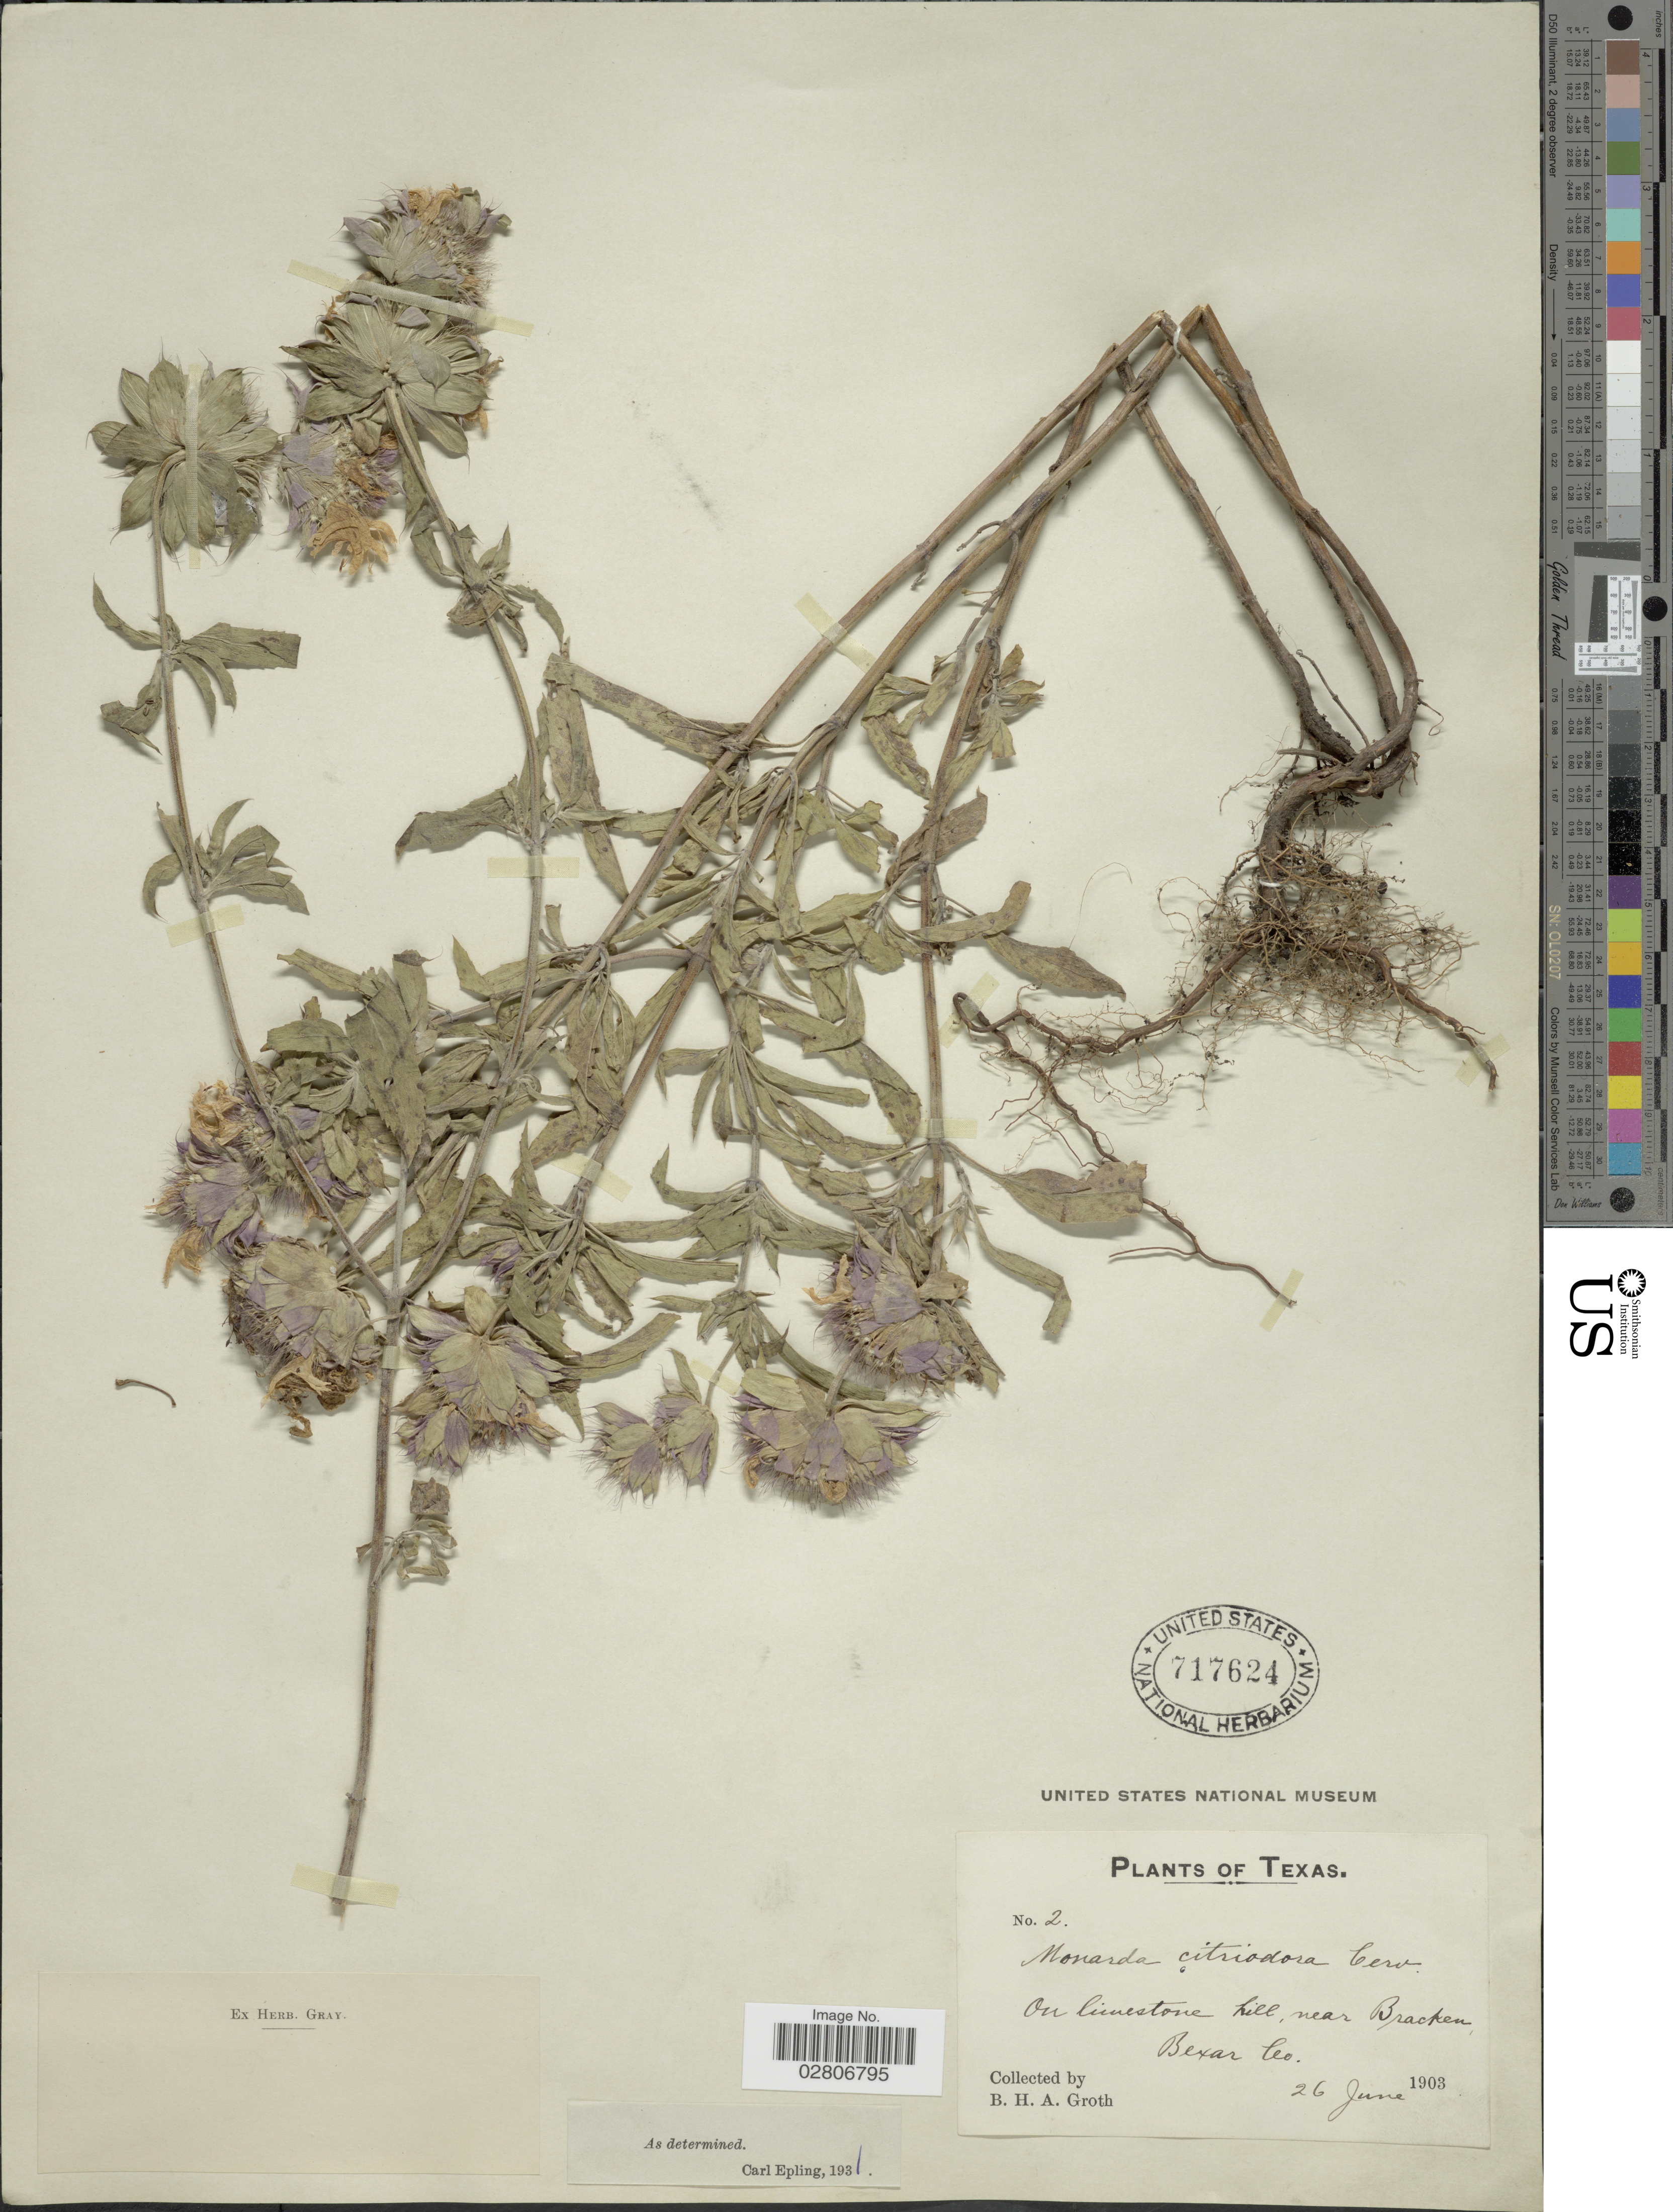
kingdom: Plantae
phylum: Tracheophyta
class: Magnoliopsida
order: Lamiales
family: Lamiaceae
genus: Monarda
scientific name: Monarda citriodora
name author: Cerv. ex Lag.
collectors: B. Groth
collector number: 2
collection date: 1903-06-26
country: United States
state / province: Texas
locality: On limestone hill, near Bracken Bexar Co.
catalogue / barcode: US 717624